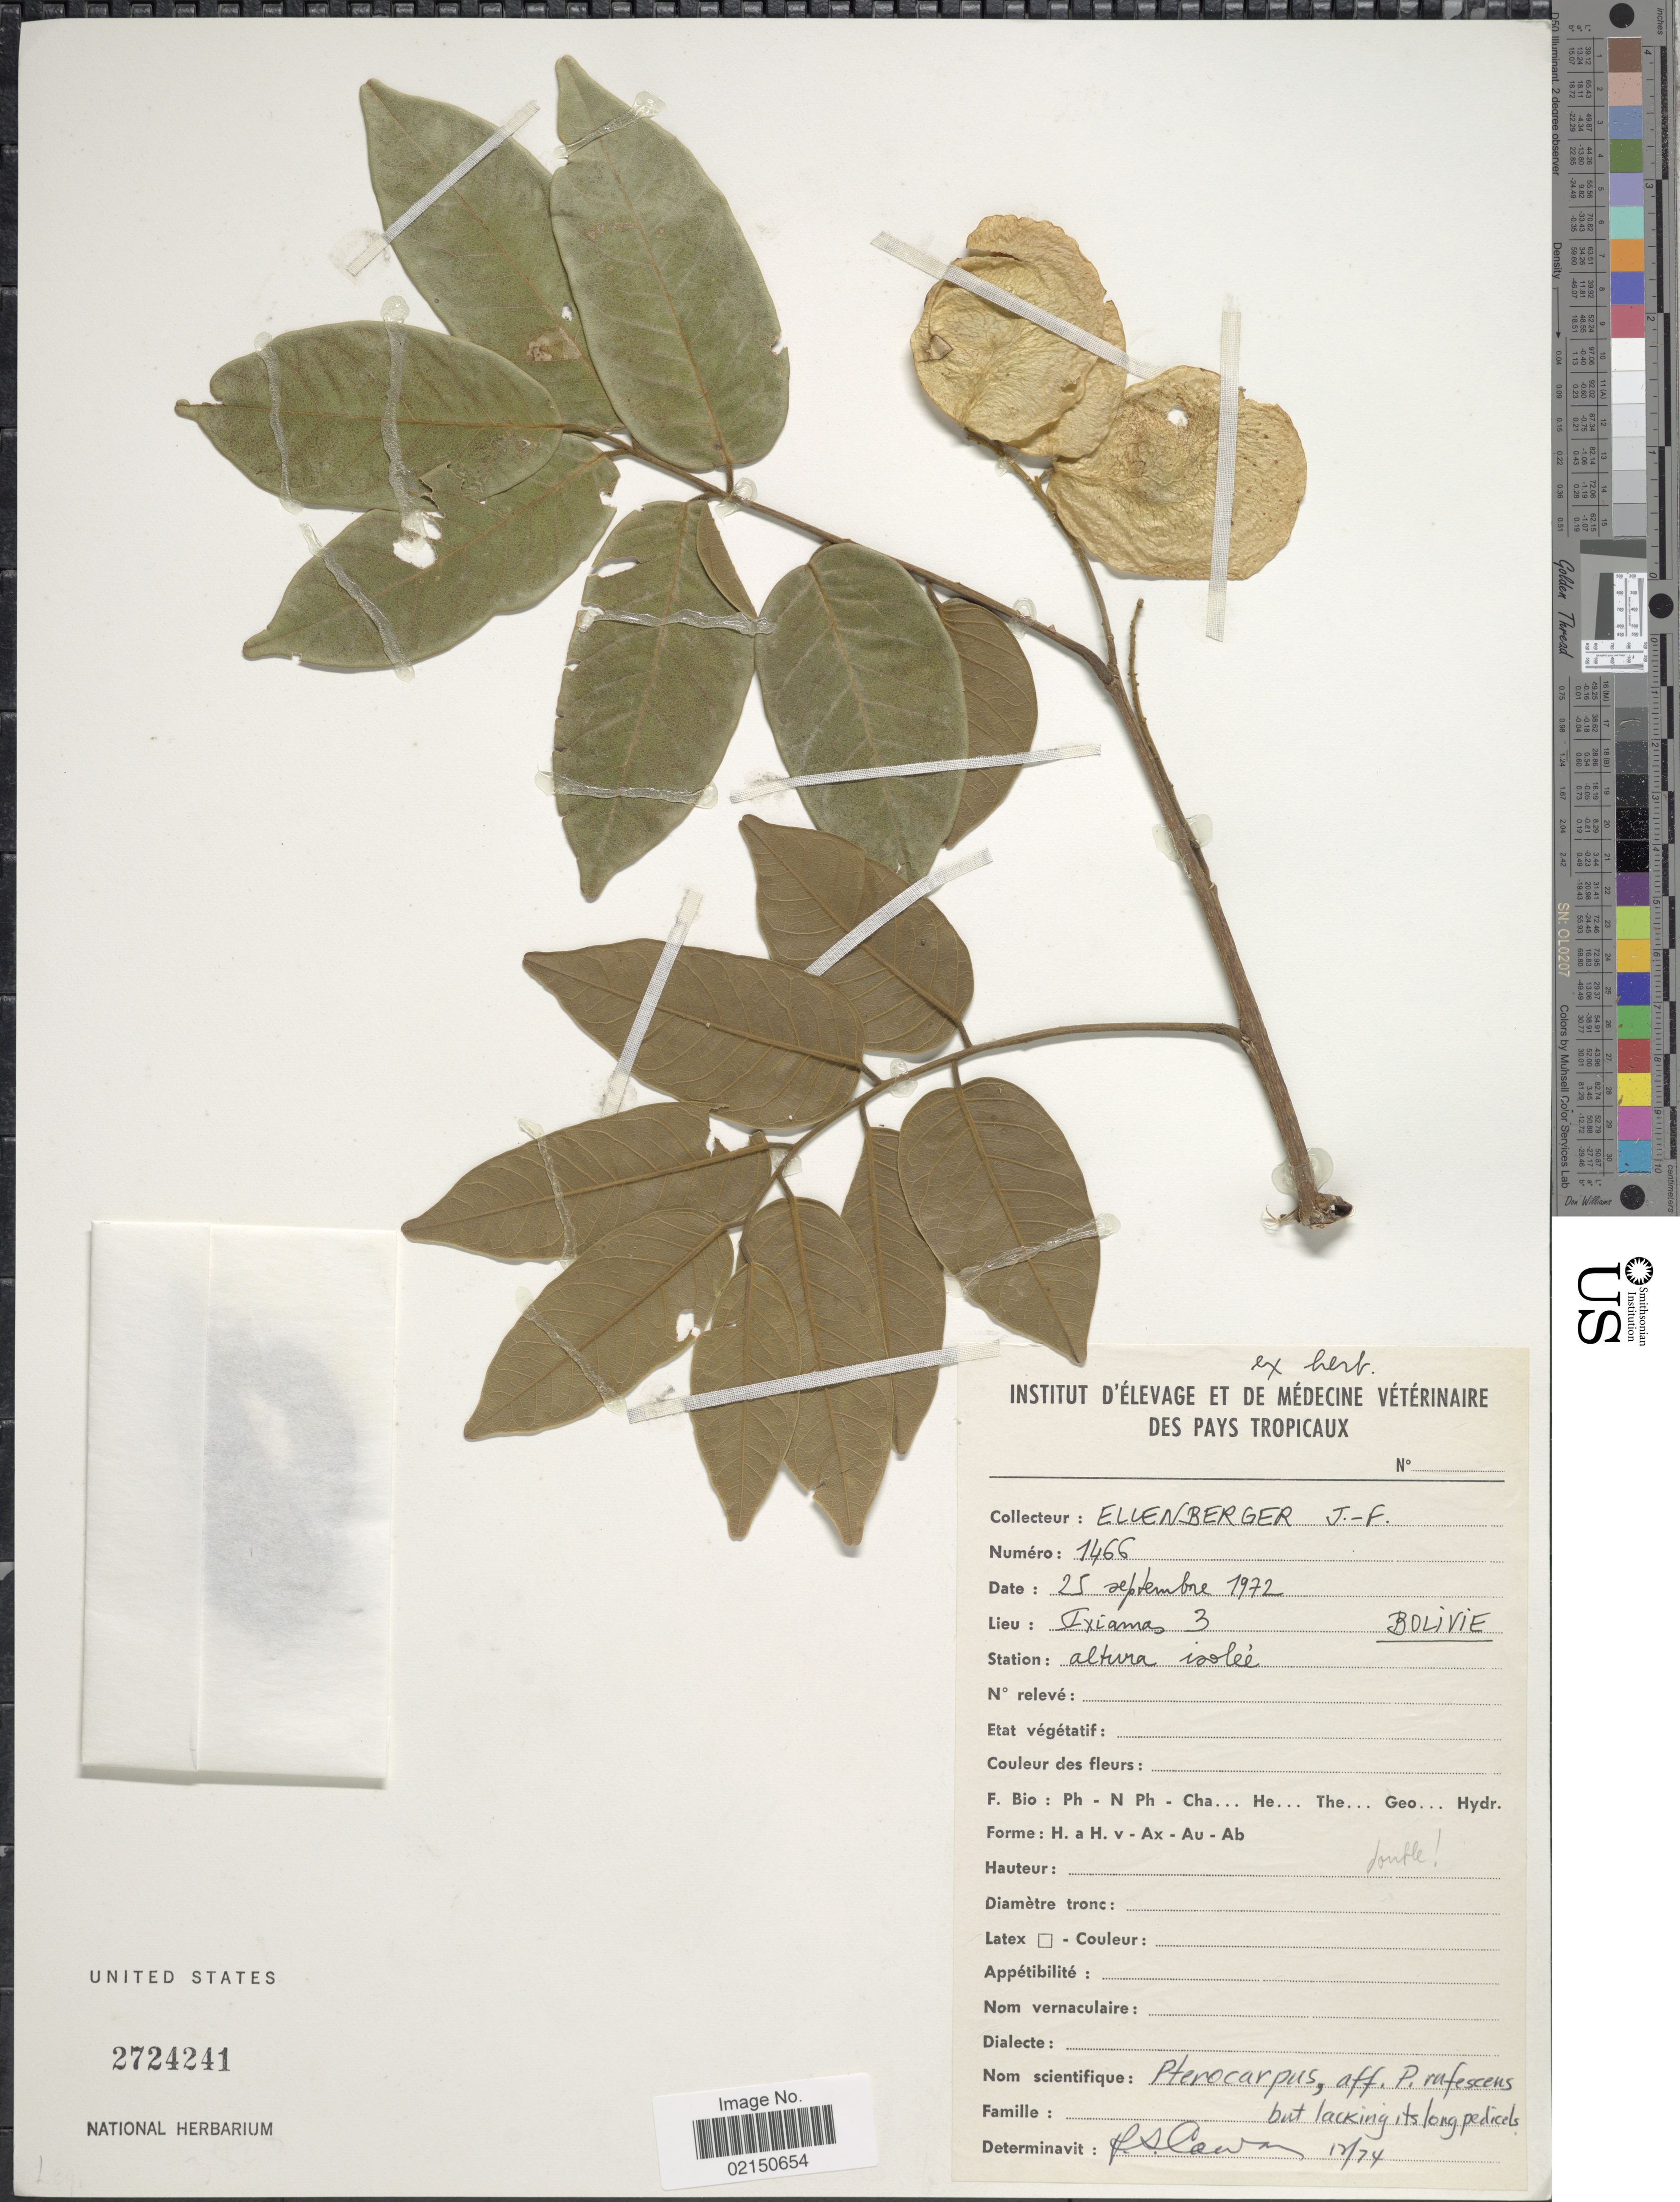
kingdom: Plantae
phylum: Tracheophyta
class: Magnoliopsida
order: Fabales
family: Fabaceae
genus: Pterocarpus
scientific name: Pterocarpus sp.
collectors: J. Ellenberger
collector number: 1466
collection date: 1972-09-25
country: Bolivia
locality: Ixiamas 3 Bolivie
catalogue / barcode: US 2724241